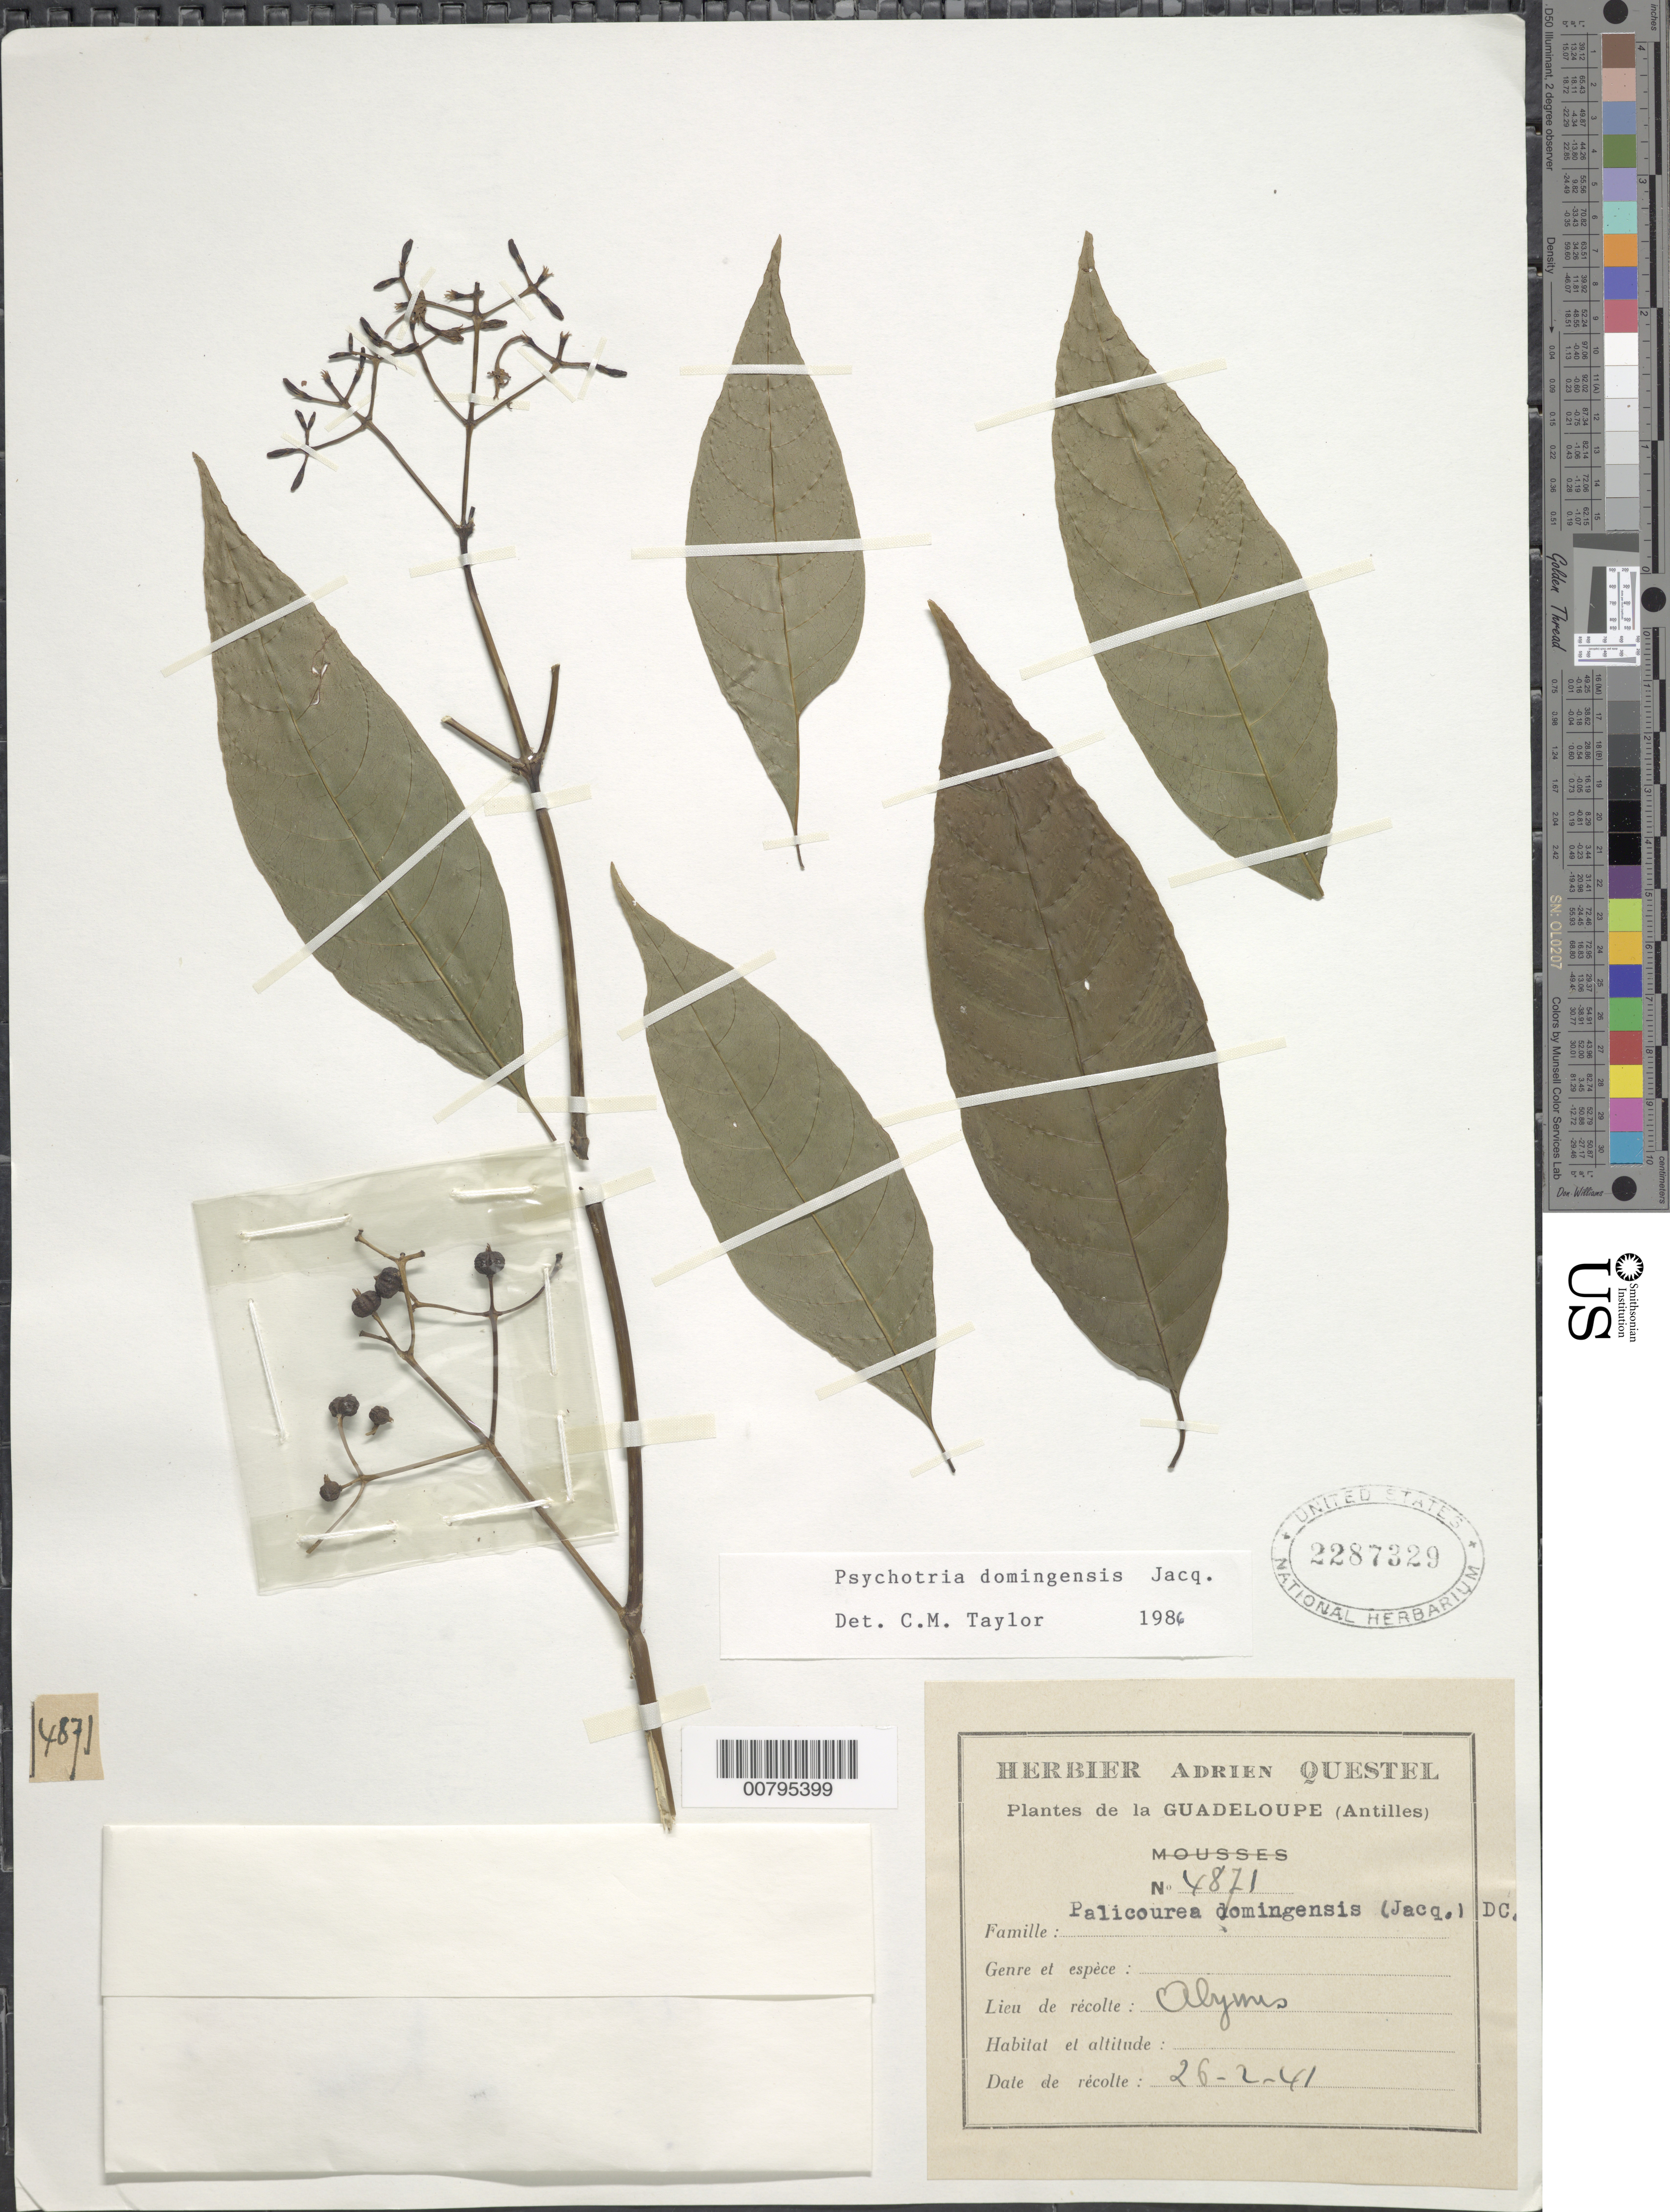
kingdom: Plantae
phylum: Tracheophyta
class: Magnoliopsida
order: Gentianales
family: Rubiaceae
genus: Psychotria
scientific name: Psychotria domingensis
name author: Jacq.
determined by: Taylor, Charlotte M.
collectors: A. Questel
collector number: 4871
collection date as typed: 26 Feb 1941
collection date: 1941-02-26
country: Guadeloupe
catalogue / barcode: US 2287329